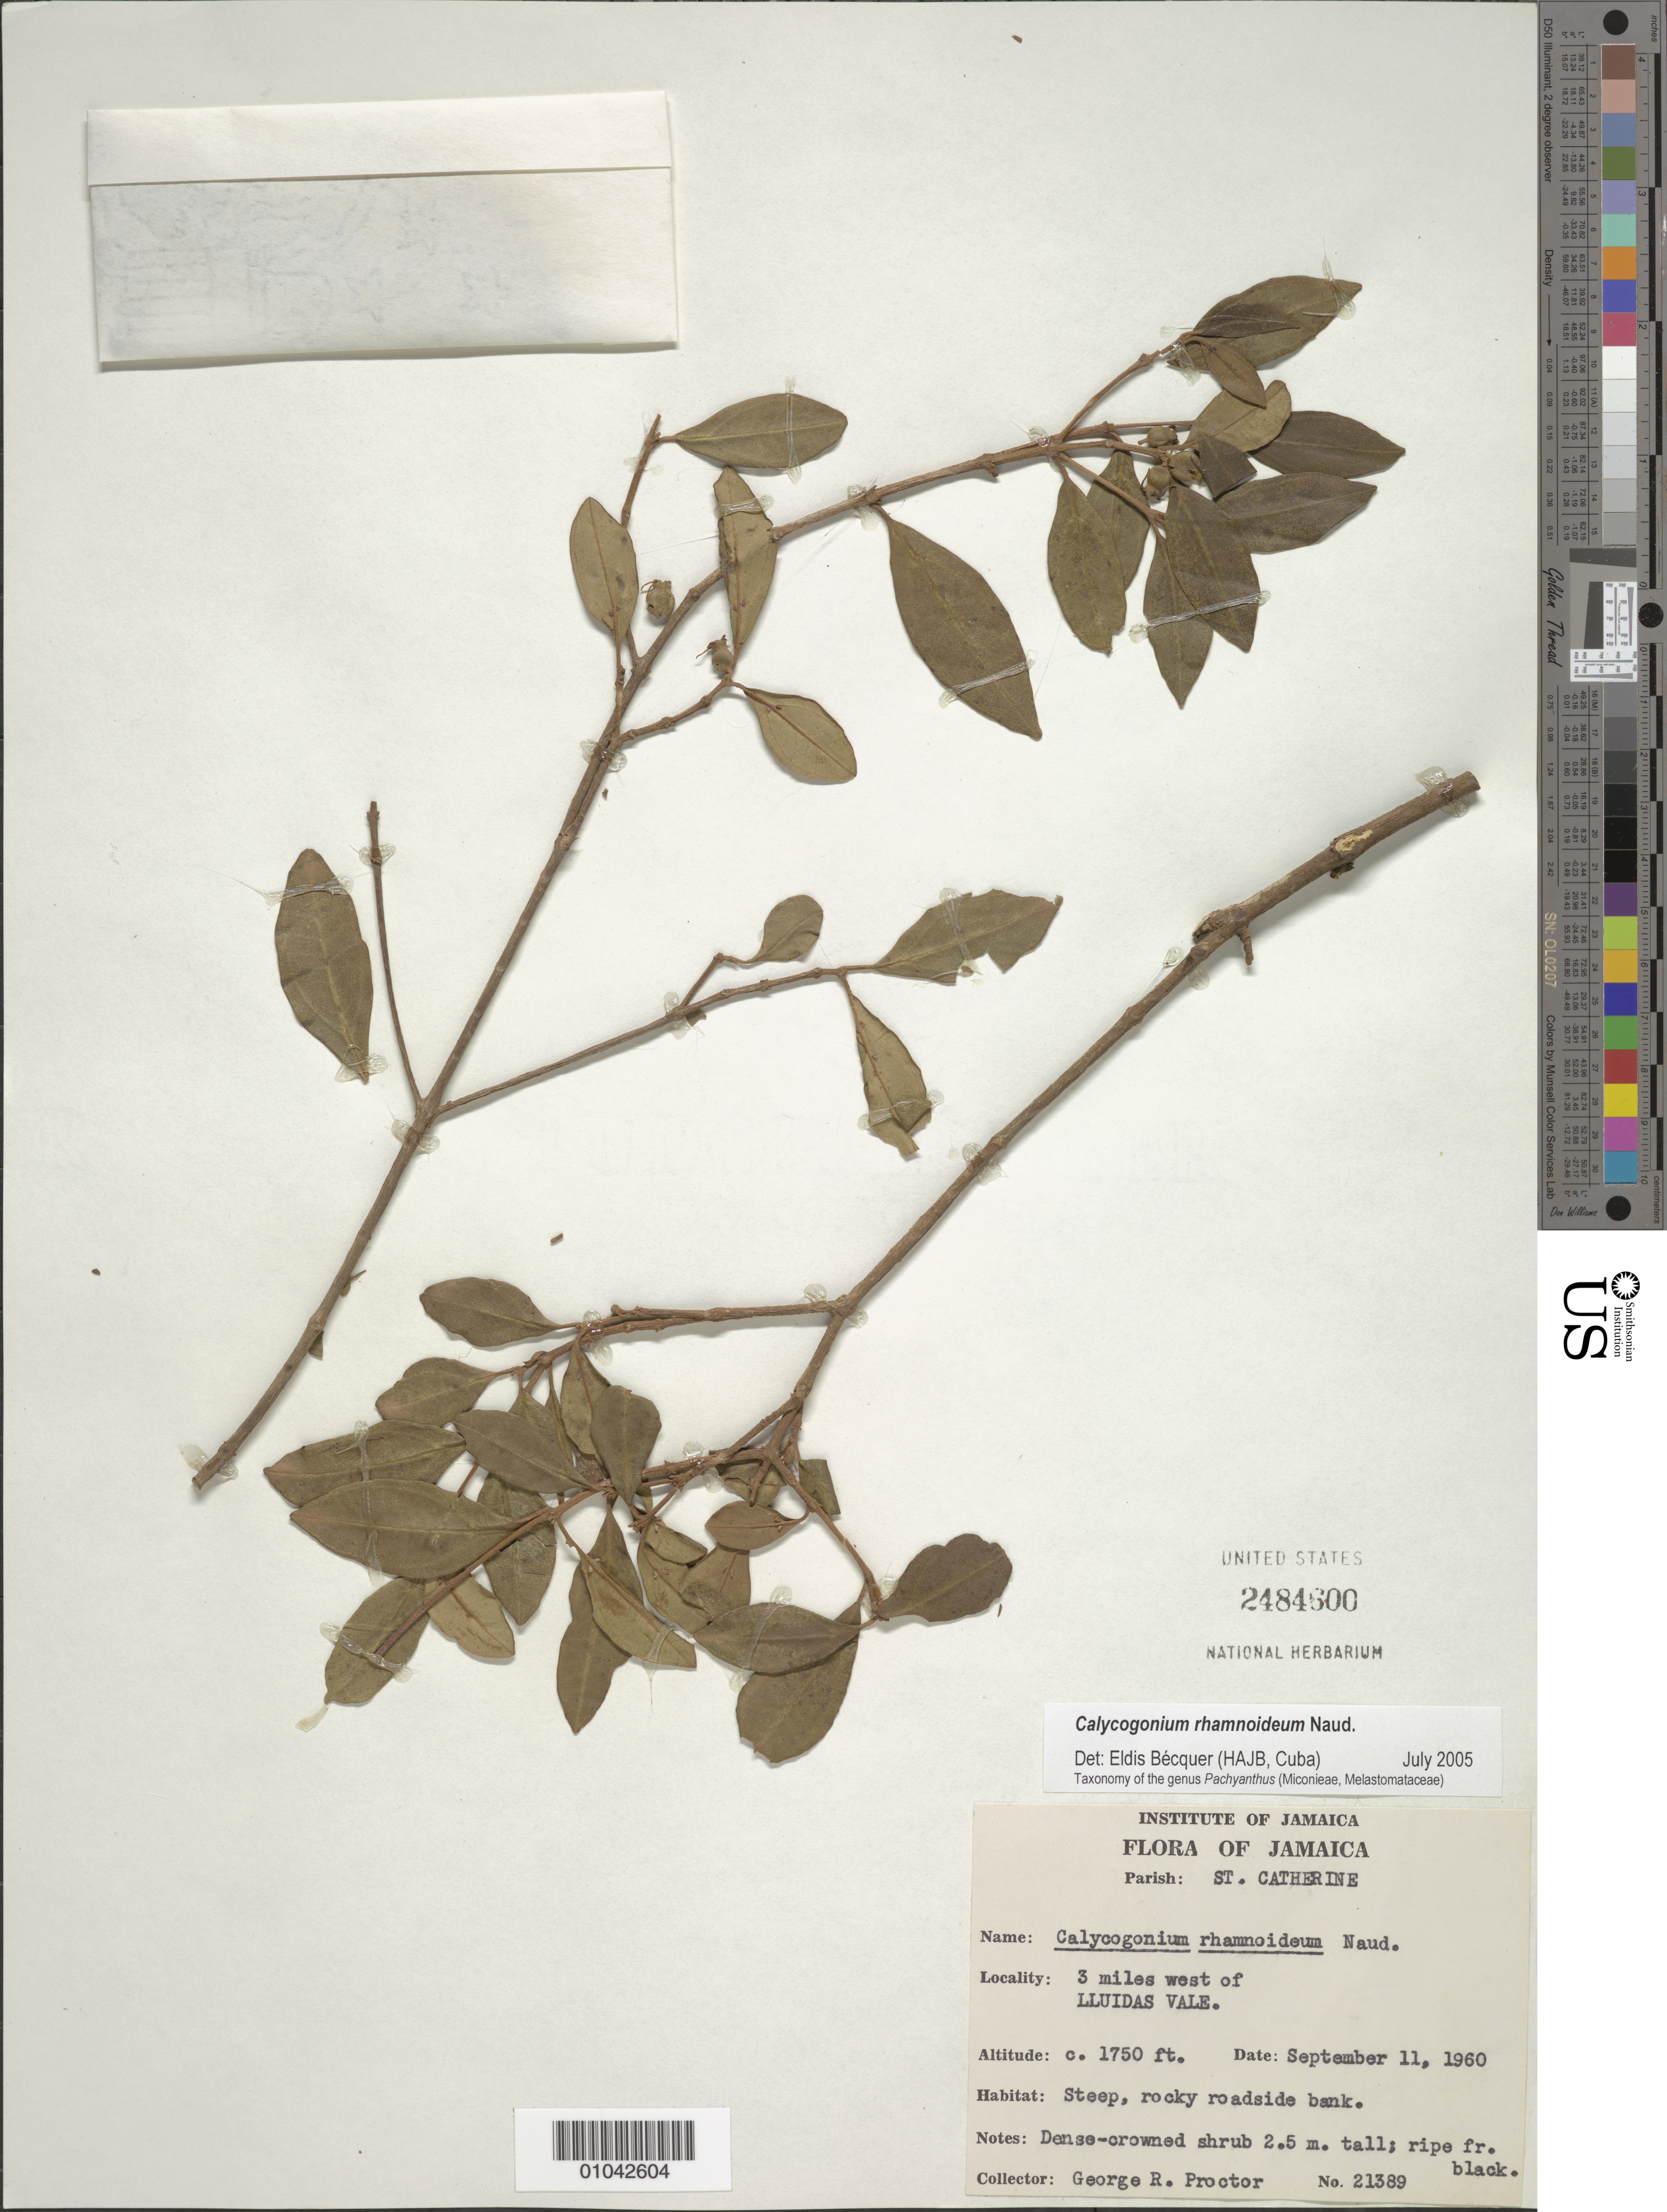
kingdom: Plantae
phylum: Tracheophyta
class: Magnoliopsida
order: Myrtales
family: Melastomataceae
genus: Calycogonium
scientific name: Calycogonium rhamnoideum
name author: Naudin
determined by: Bécquer Granados, E. R., (HAJB)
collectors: G. R. Proctor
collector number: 21389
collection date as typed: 11 Sep 1950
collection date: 1950-09-11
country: Jamaica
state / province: Saint Catherine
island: Jamaica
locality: Lludas Vale, 3 miles W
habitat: Steep, rocky roadside bank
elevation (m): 533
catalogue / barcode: US 2484600